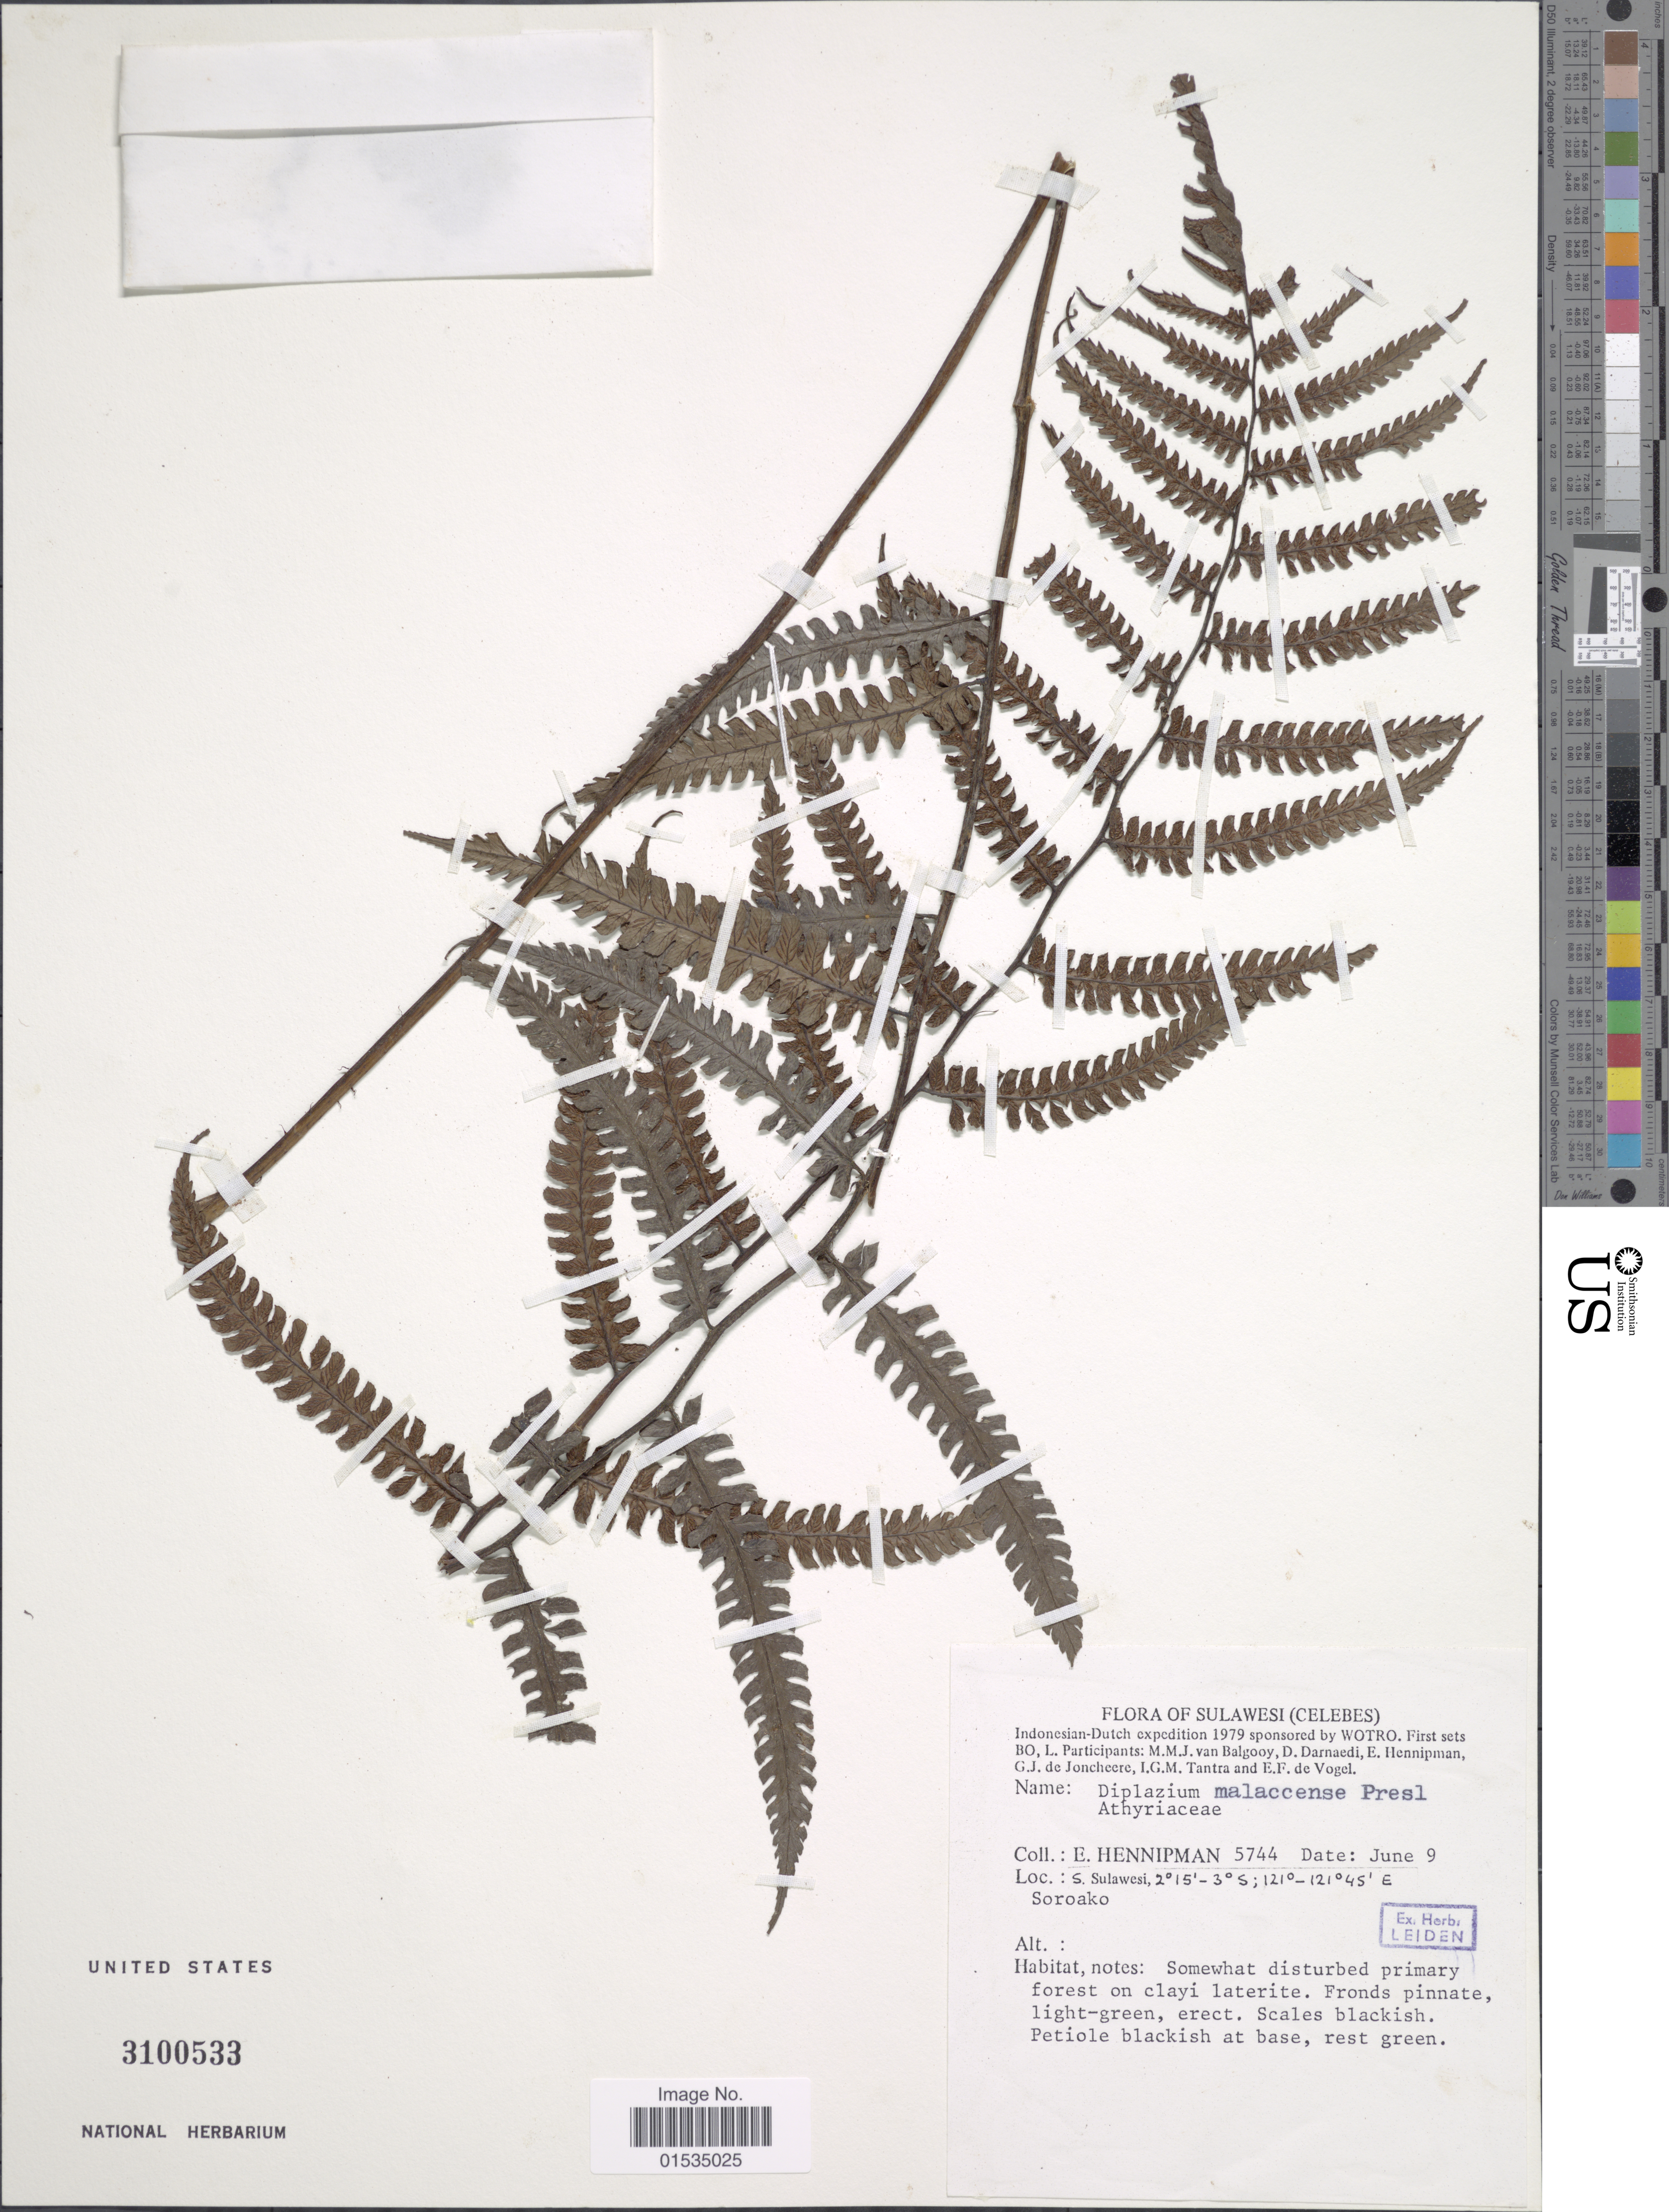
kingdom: Plantae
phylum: Tracheophyta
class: Polypodiopsida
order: Polypodiales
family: Athyriaceae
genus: Diplazium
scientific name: Diplazium multiflorum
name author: (Roxb.) T. Moore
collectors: E. Hennipman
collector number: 5744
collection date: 1979-06-09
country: Indonesia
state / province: Sulawesi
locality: Indonesian-Dutch Expedition, Celebes, S. Sulawesi, Soroako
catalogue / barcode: US 3100533